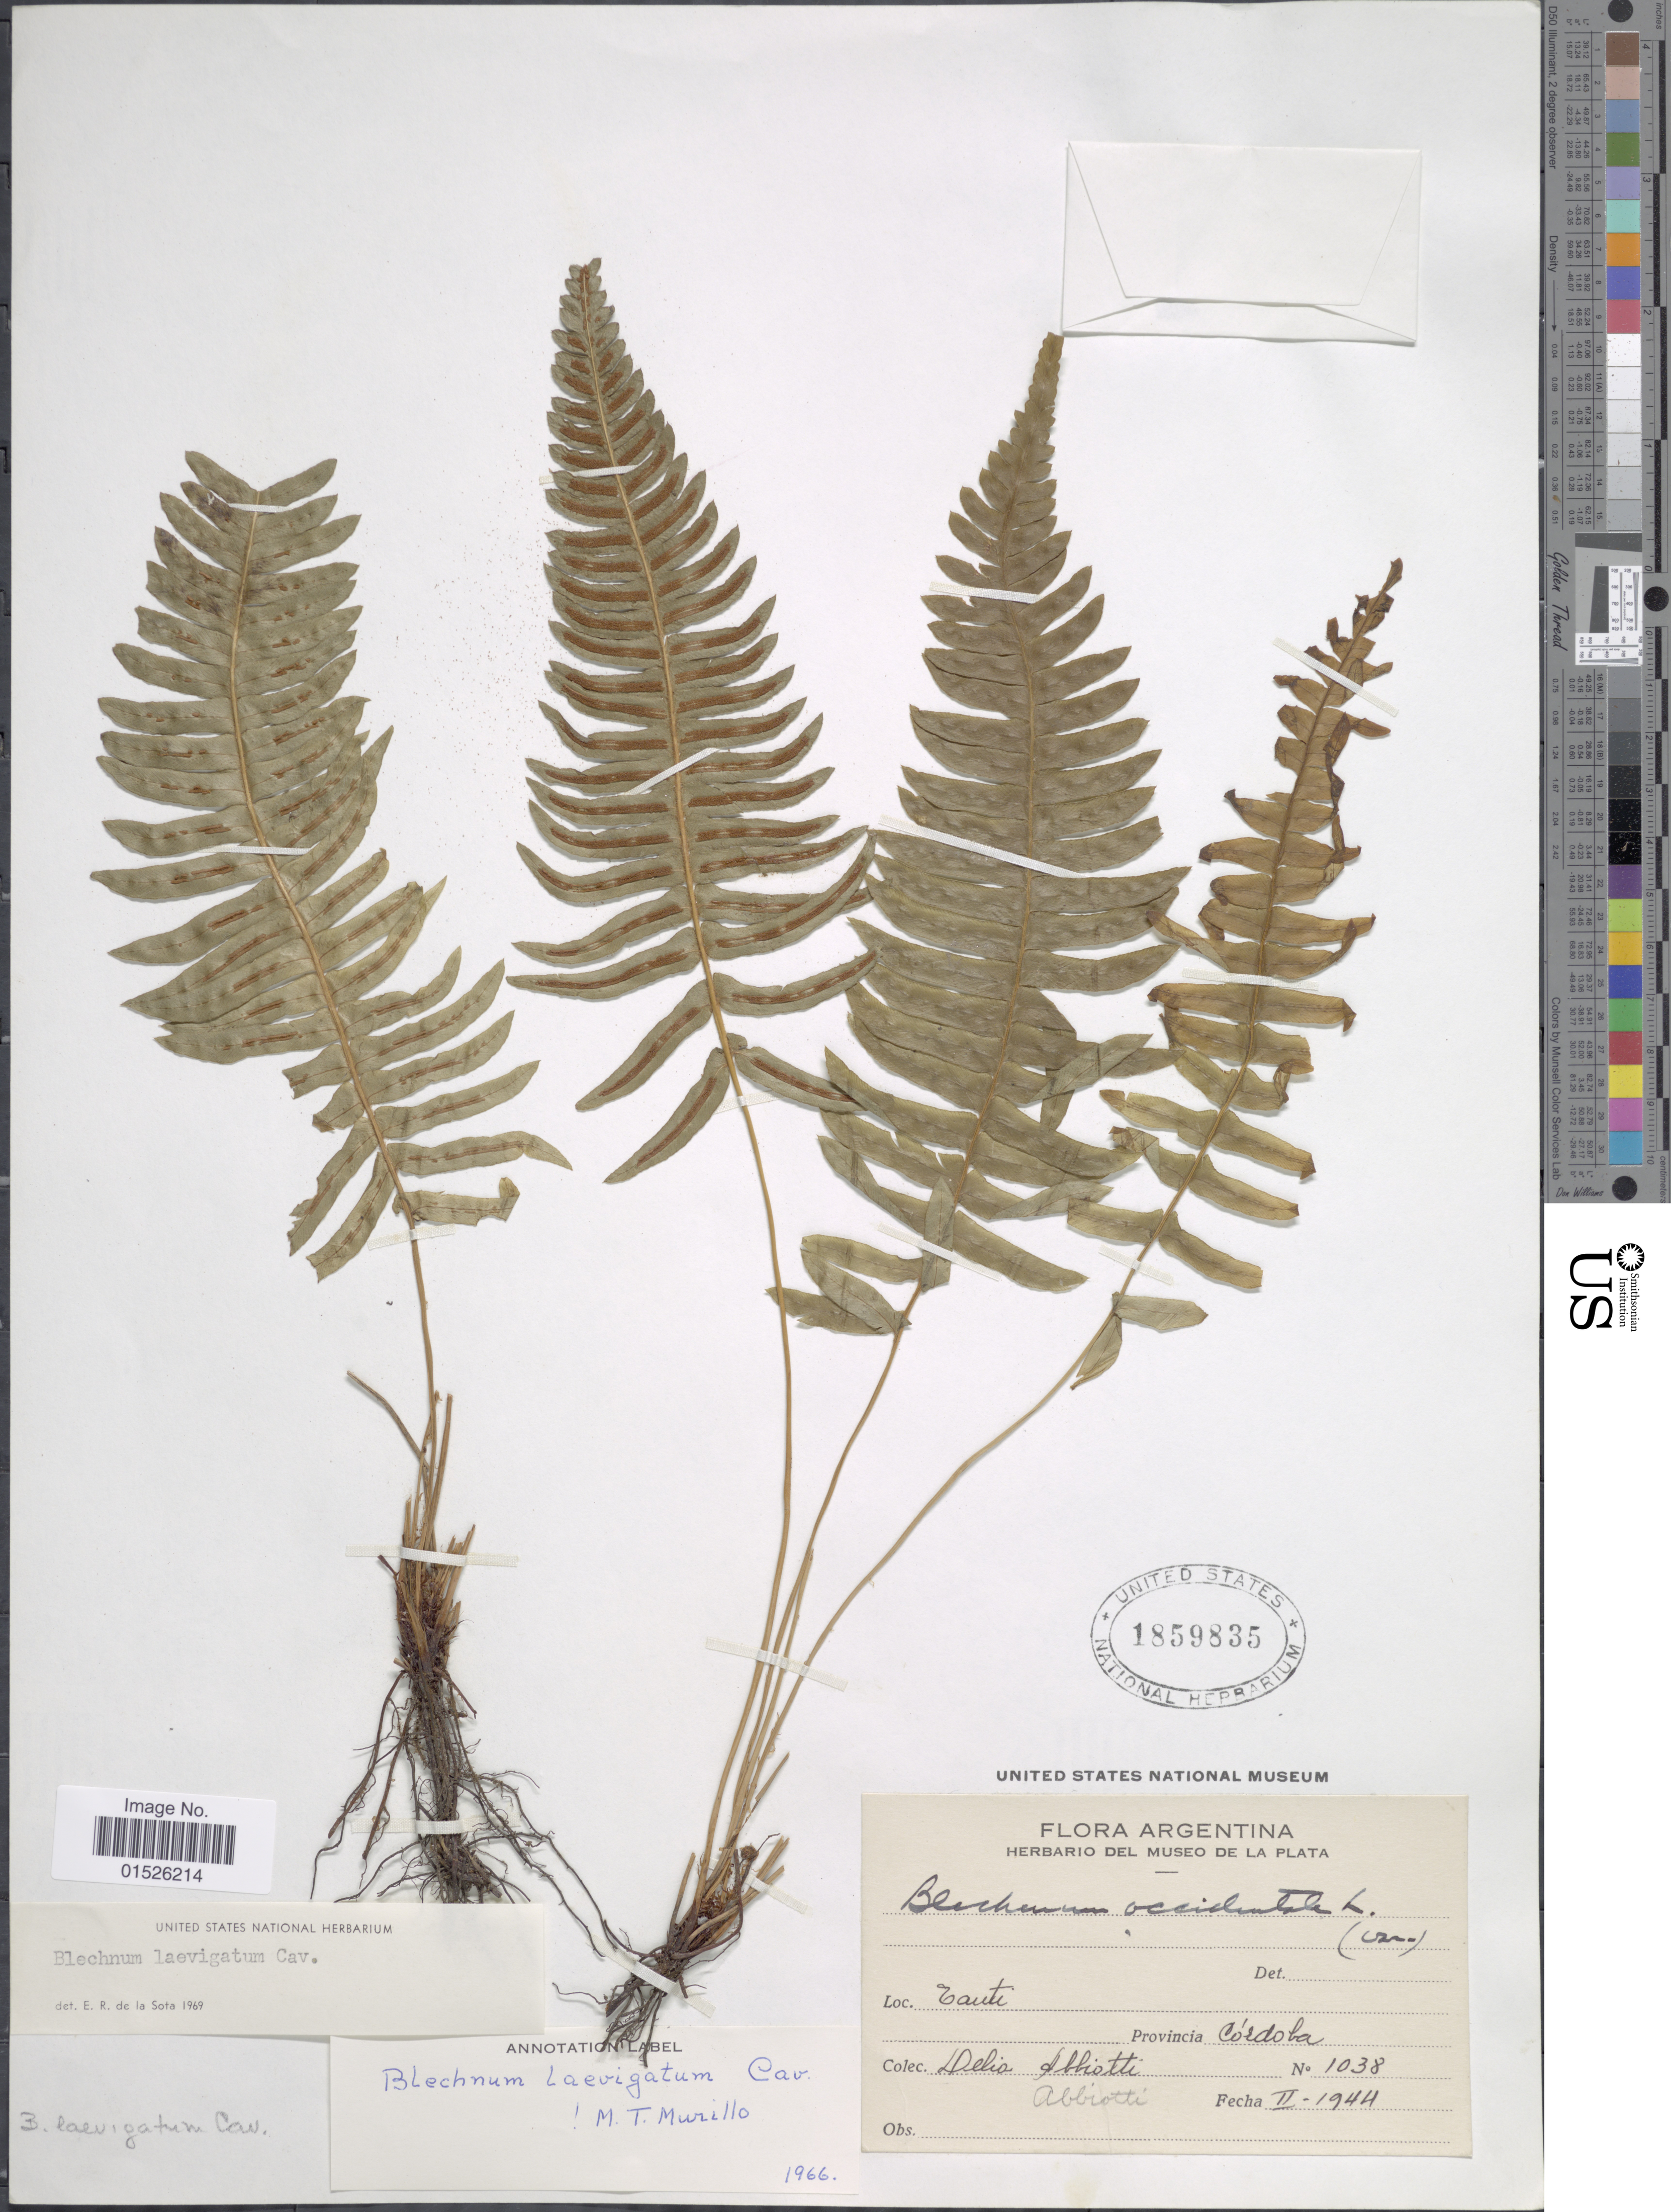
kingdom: Plantae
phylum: Tracheophyta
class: Polypodiopsida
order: Polypodiales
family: Blechnaceae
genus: Blechnum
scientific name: Blechnum laevigatum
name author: Cav.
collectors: D. Abbiatti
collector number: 1038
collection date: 1944-02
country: Argentina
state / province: Cordoba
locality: Taute,Provincia Cordoba.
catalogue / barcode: US 1859835